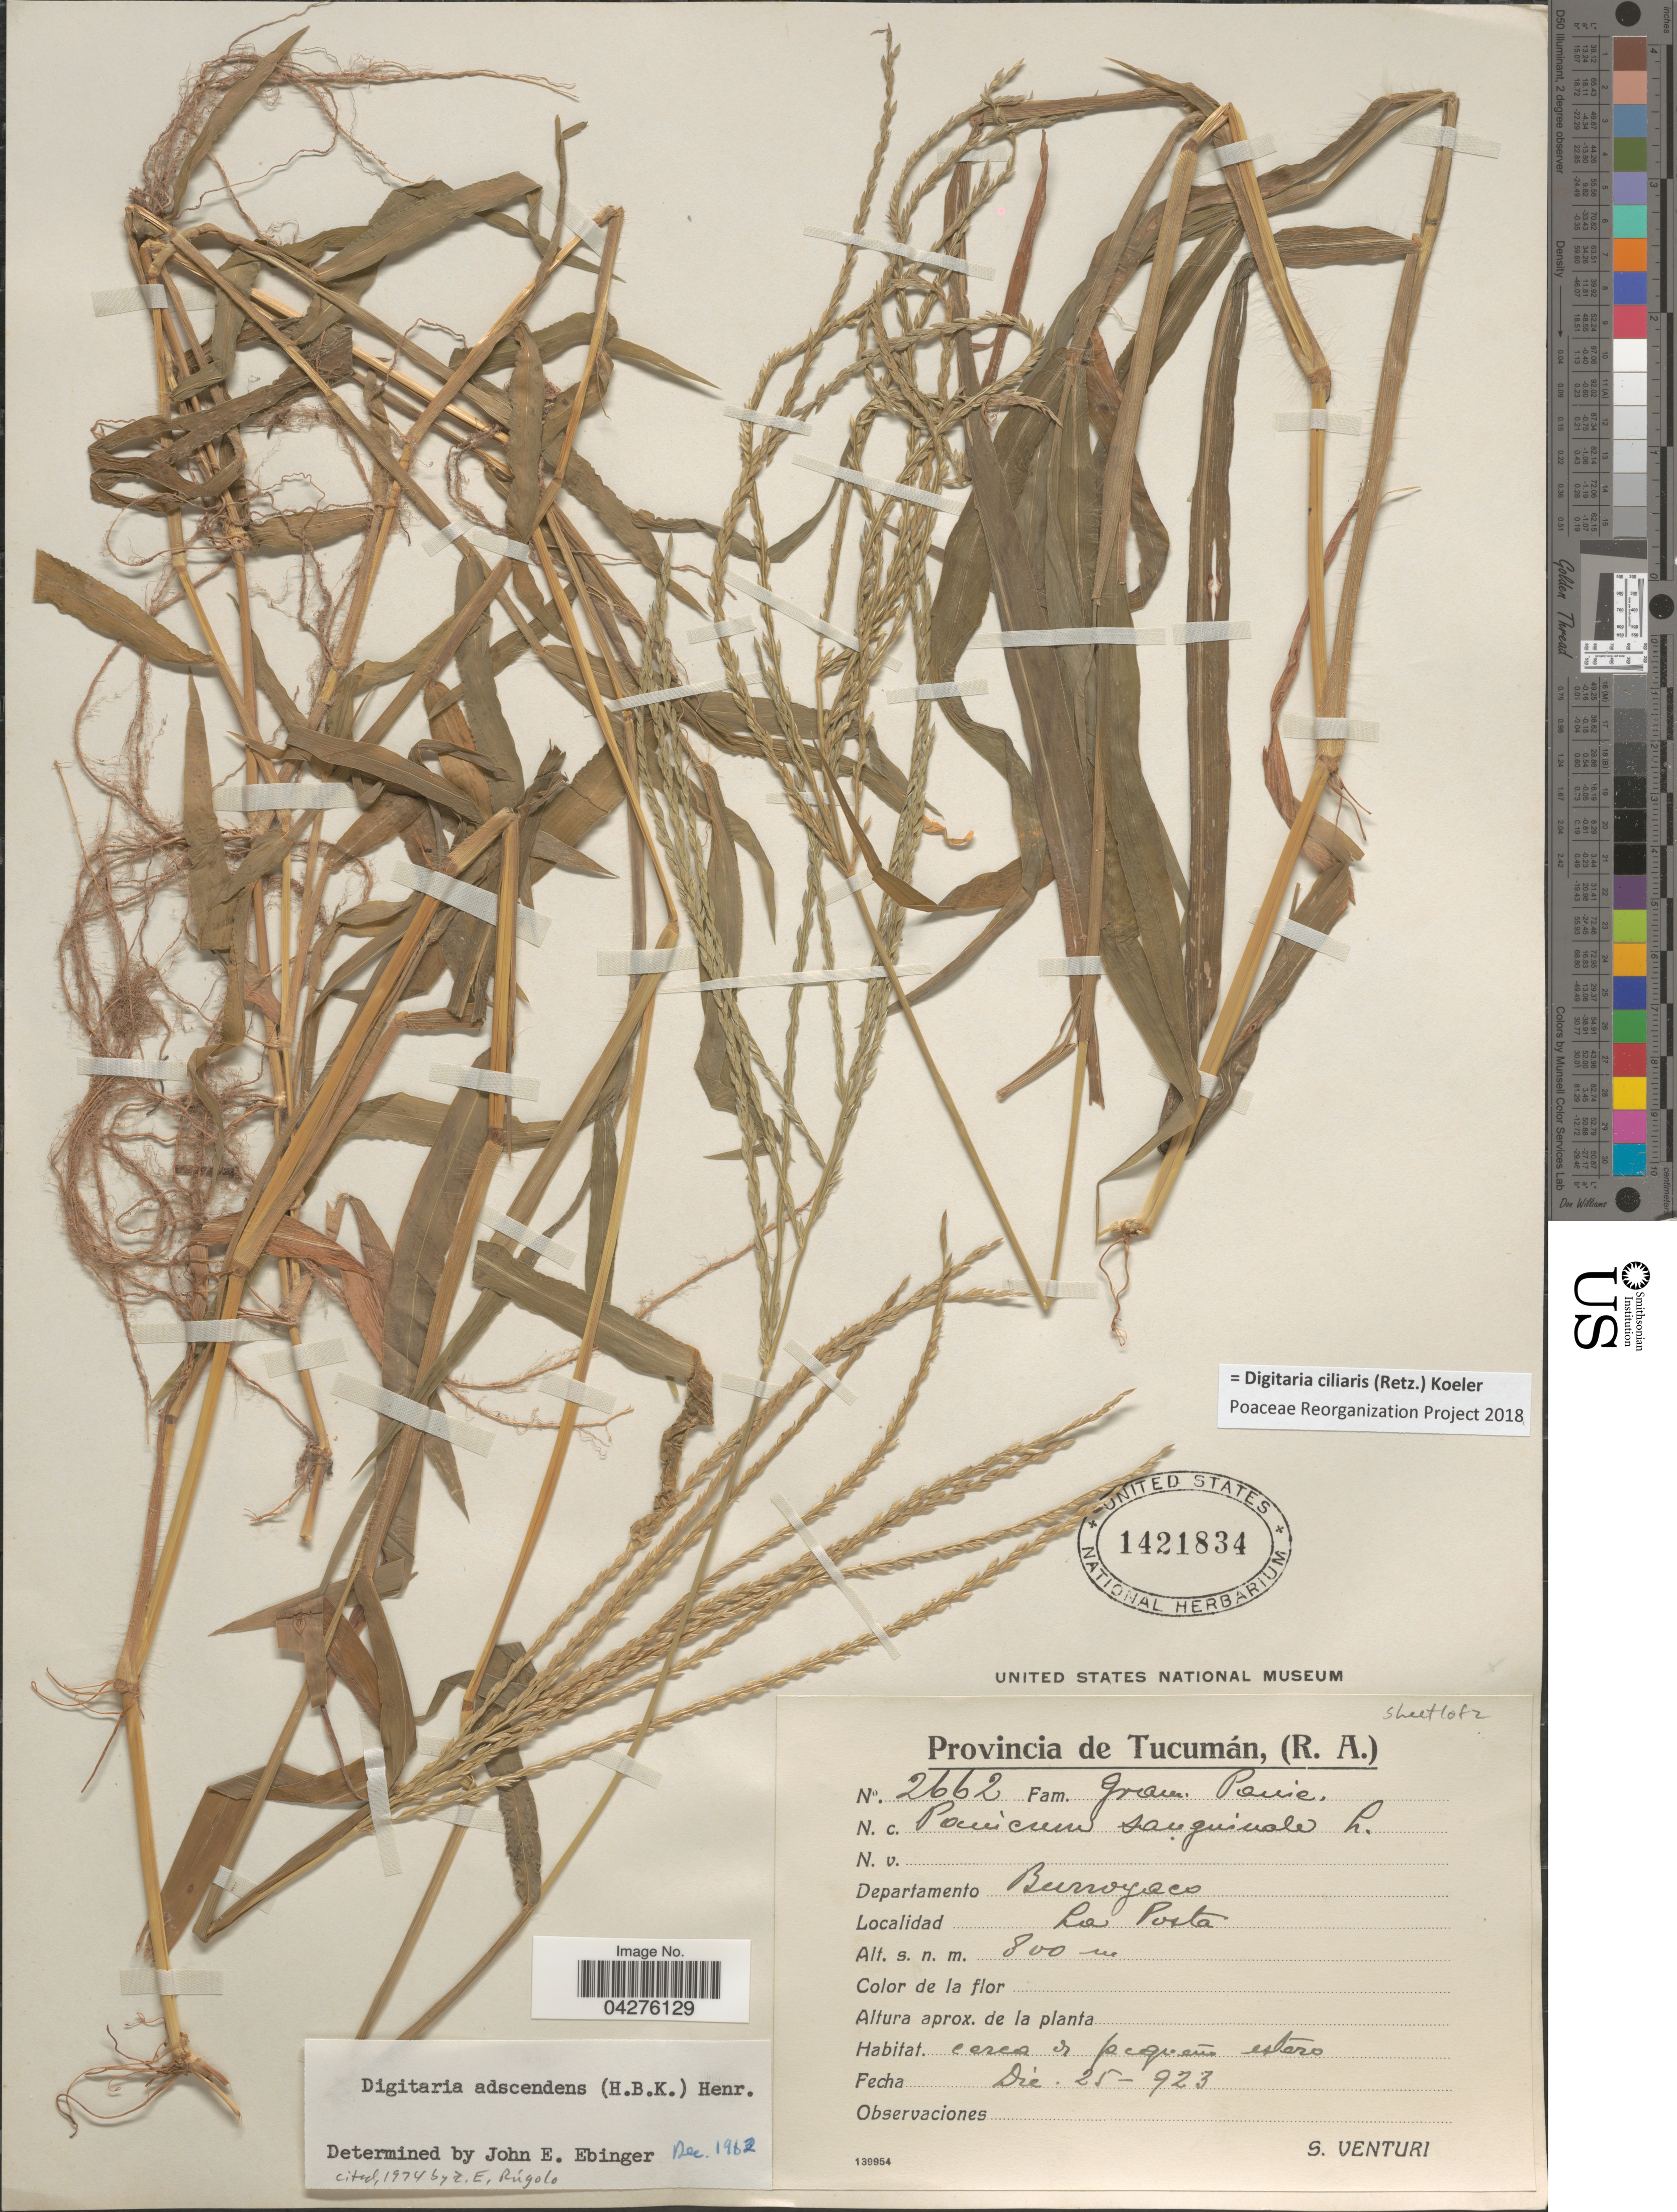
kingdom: Plantae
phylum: Tracheophyta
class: Liliopsida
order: Poales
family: Poaceae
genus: Digitaria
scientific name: Digitaria ciliaris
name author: (Retz.) Koeler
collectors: S. Venturi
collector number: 2662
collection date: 1923-12-25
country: Argentina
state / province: Tucuman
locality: Departamento Burruyacú. La Posta.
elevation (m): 800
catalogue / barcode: US 1421834